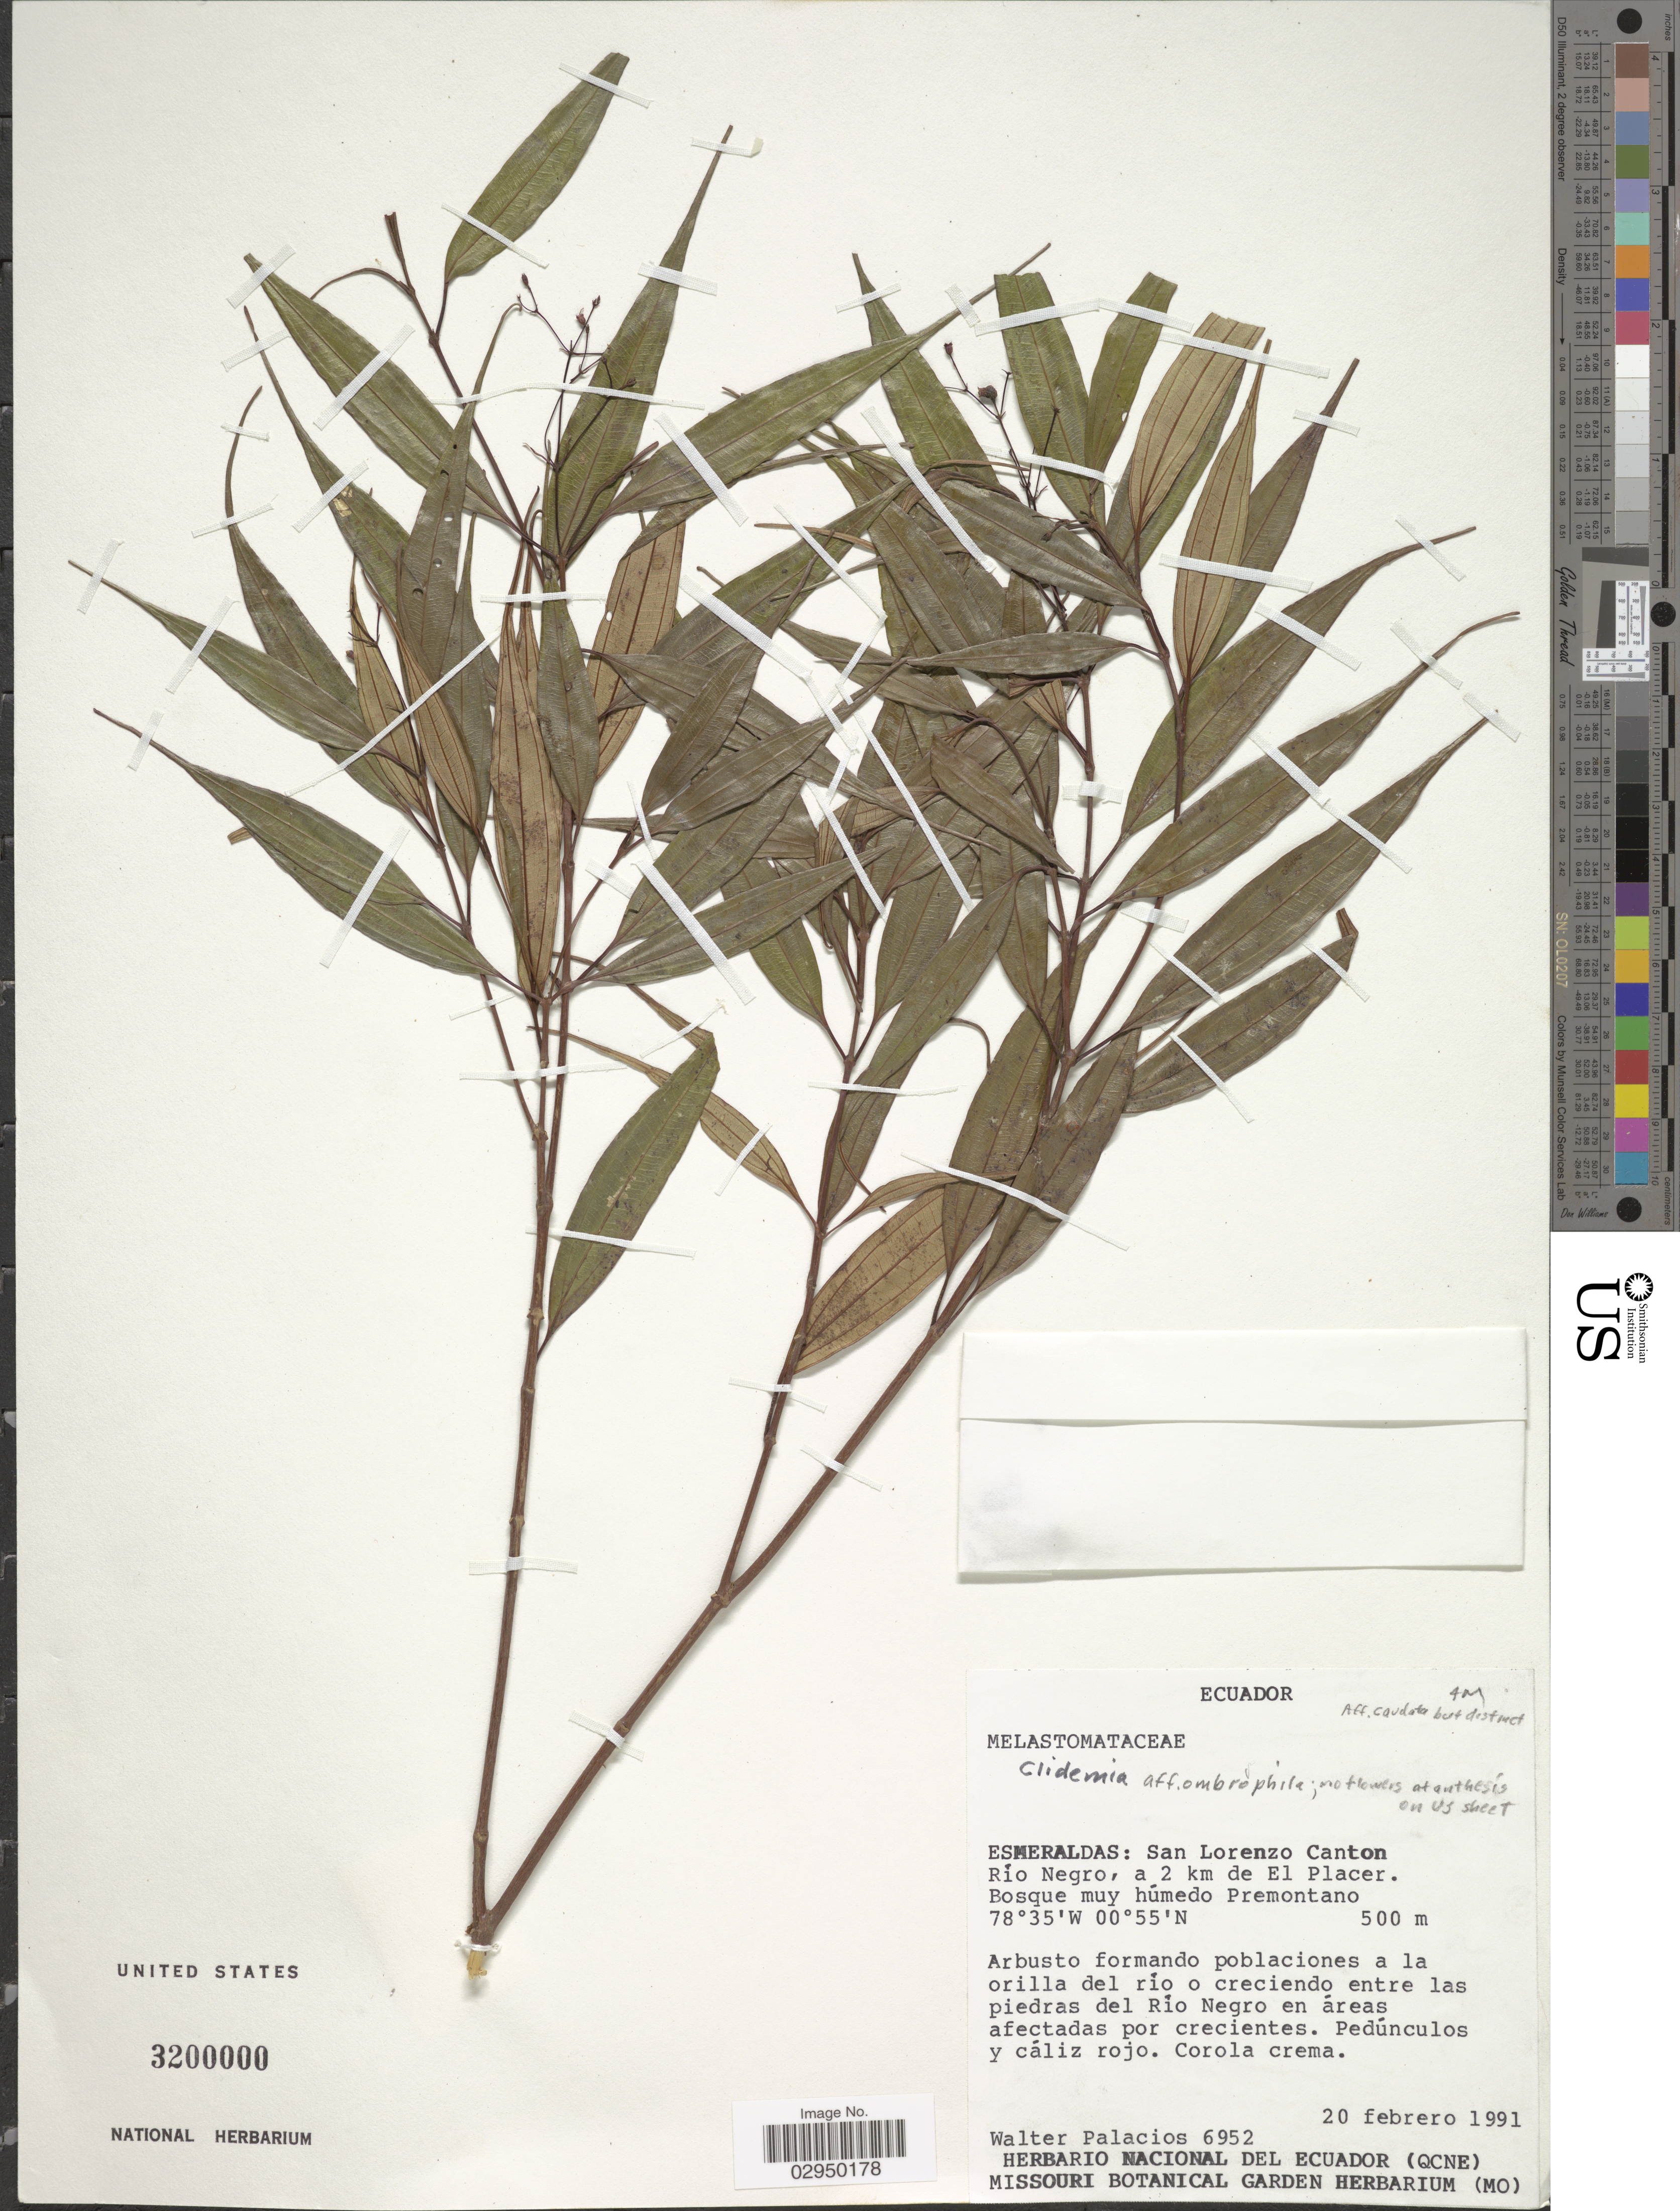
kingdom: Plantae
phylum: Tracheophyta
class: Magnoliopsida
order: Myrtales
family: Melastomataceae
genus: Clidemia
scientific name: Clidemia ombrophila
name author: Gleason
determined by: Michelangeli, F. A.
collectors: W. Palacios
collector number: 6952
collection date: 1991-02-20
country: Ecuador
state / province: Esmeraldas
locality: San Lorenzo Canton. Río Negro, a 2 km de El Placer. Entre las piedras del Río Negro en áreas afectadas por crecientes.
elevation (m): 500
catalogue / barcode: US 3200000